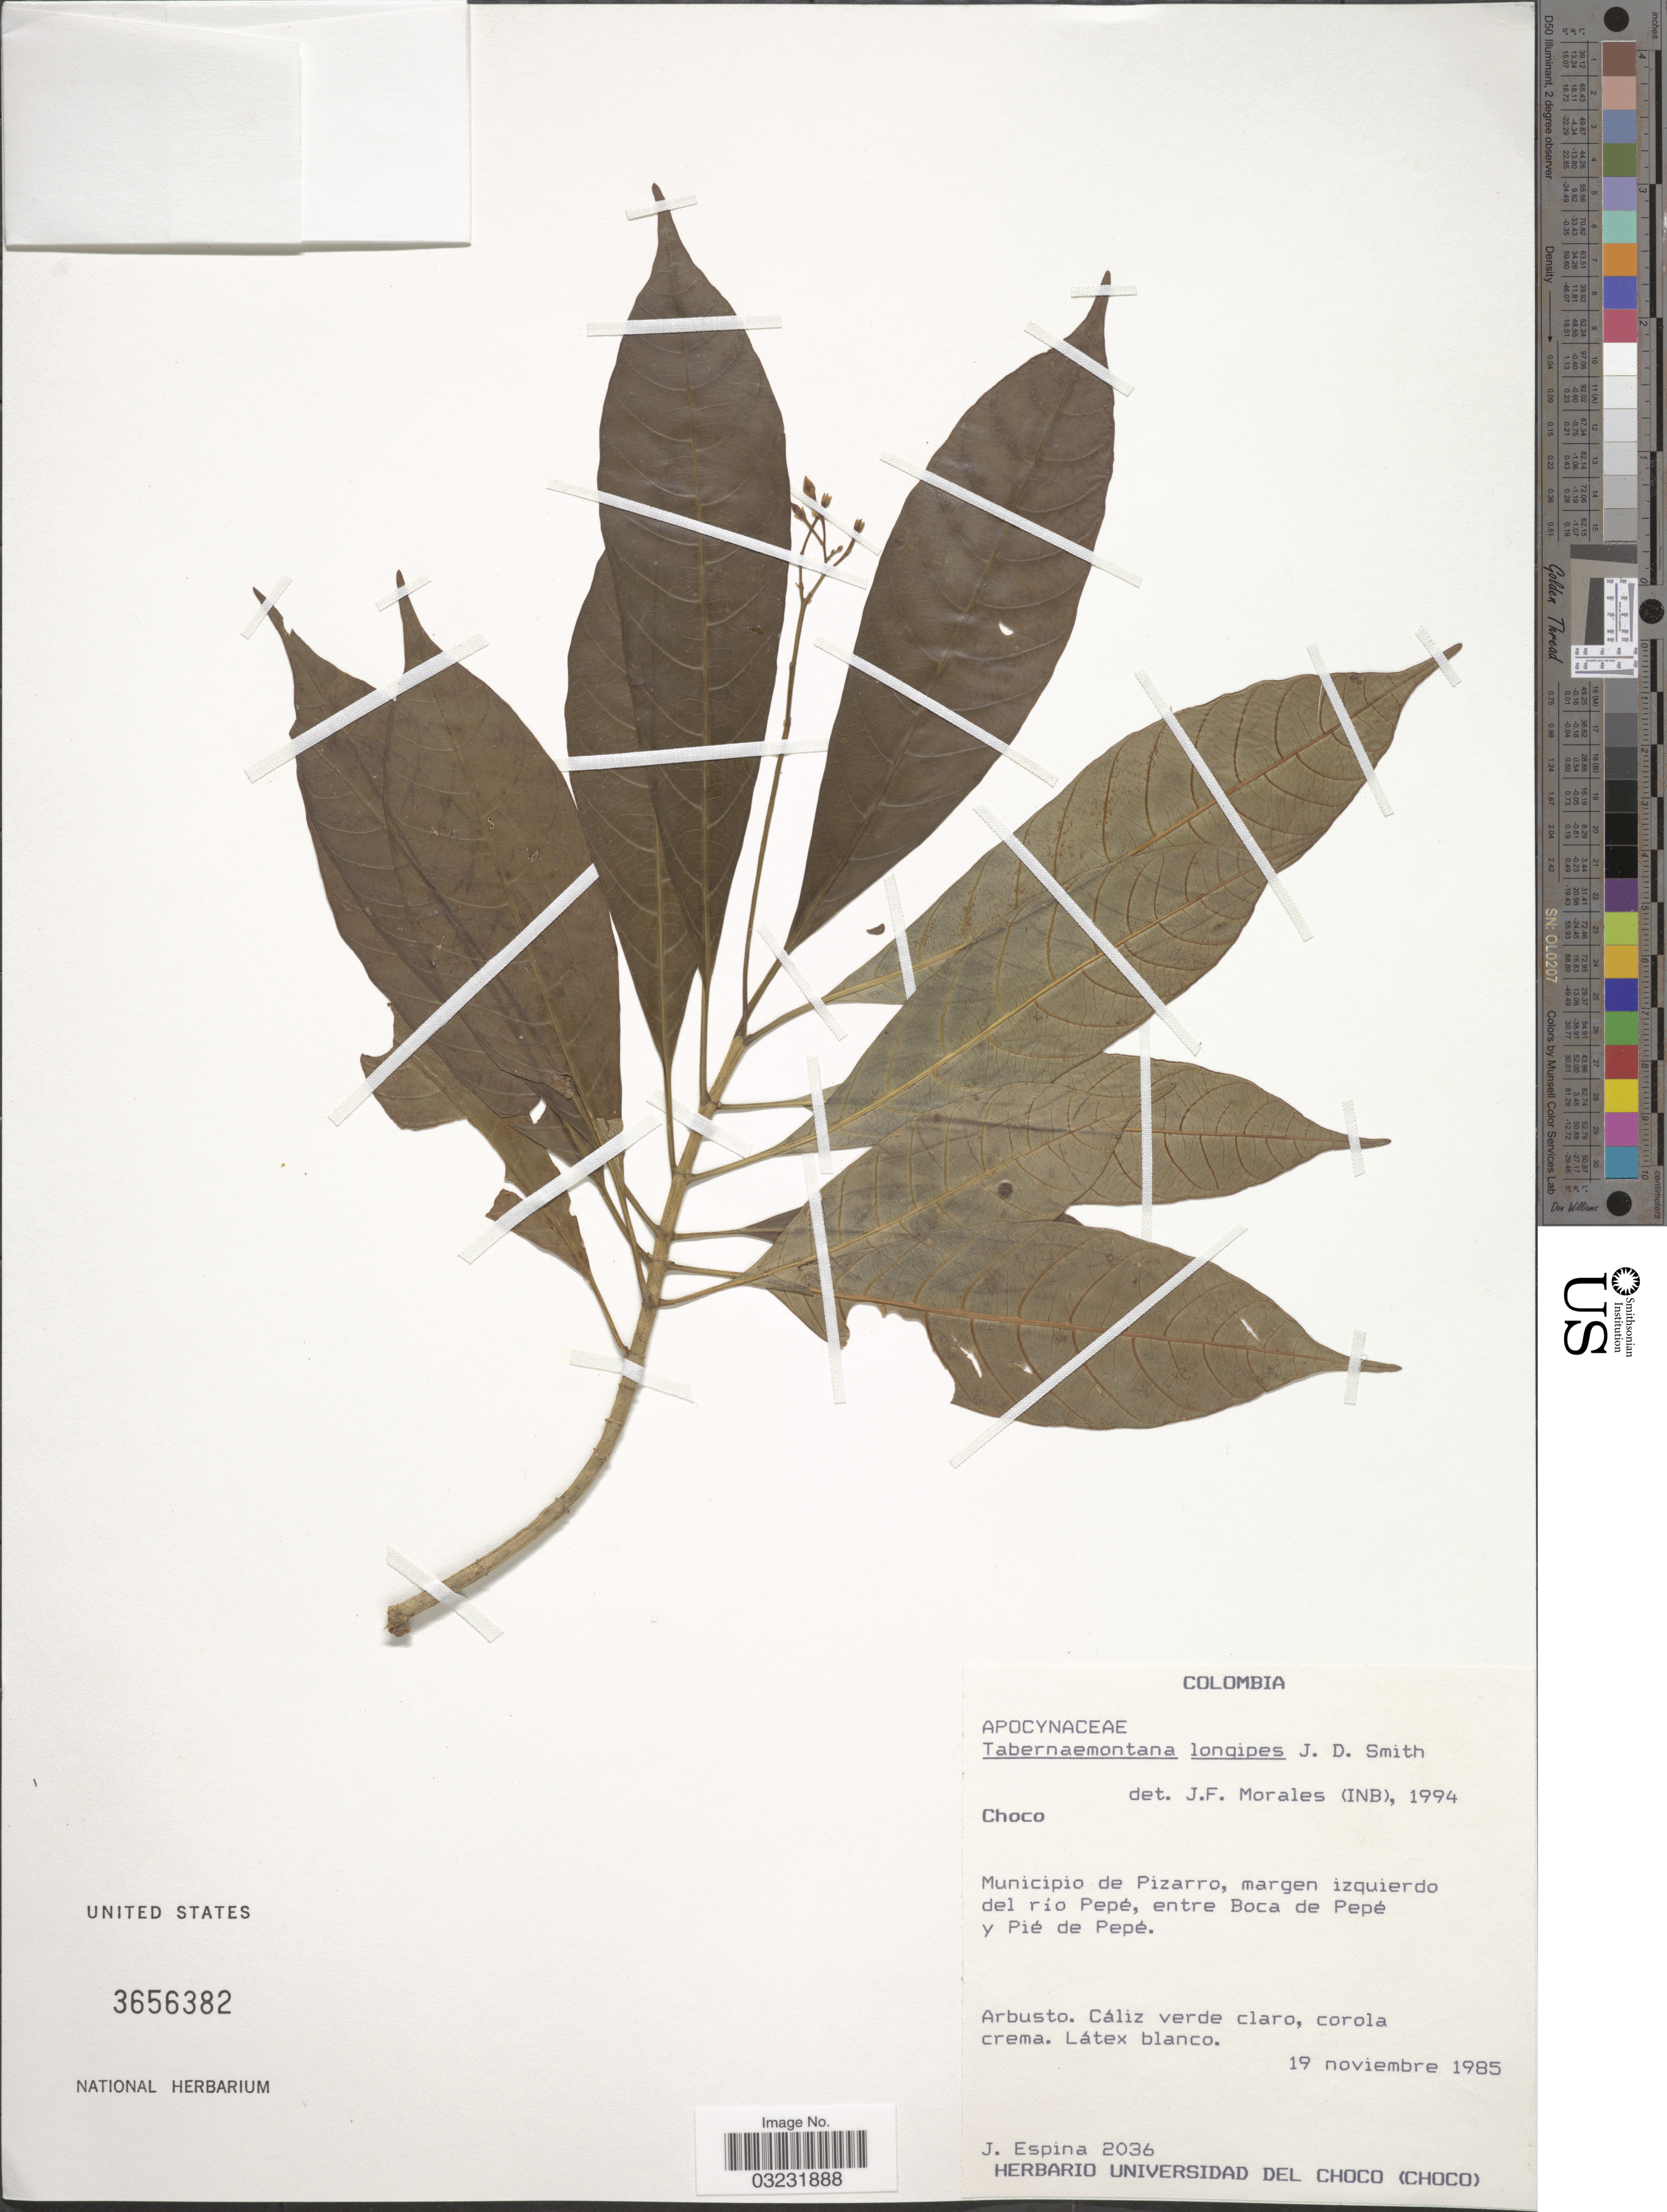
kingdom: Plantae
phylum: Tracheophyta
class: Magnoliopsida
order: Gentianales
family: Apocynaceae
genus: Tabernaemontana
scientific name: Tabernaemontana longipes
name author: Donn. Sm.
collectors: J. Espina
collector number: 2036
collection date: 1985-11-19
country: Colombia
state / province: Chocó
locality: Municipio de Pizarro, margen izquierdo del río Pepé, entre Boca de Pepé y Pié de Pepé.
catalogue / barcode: US 3656382